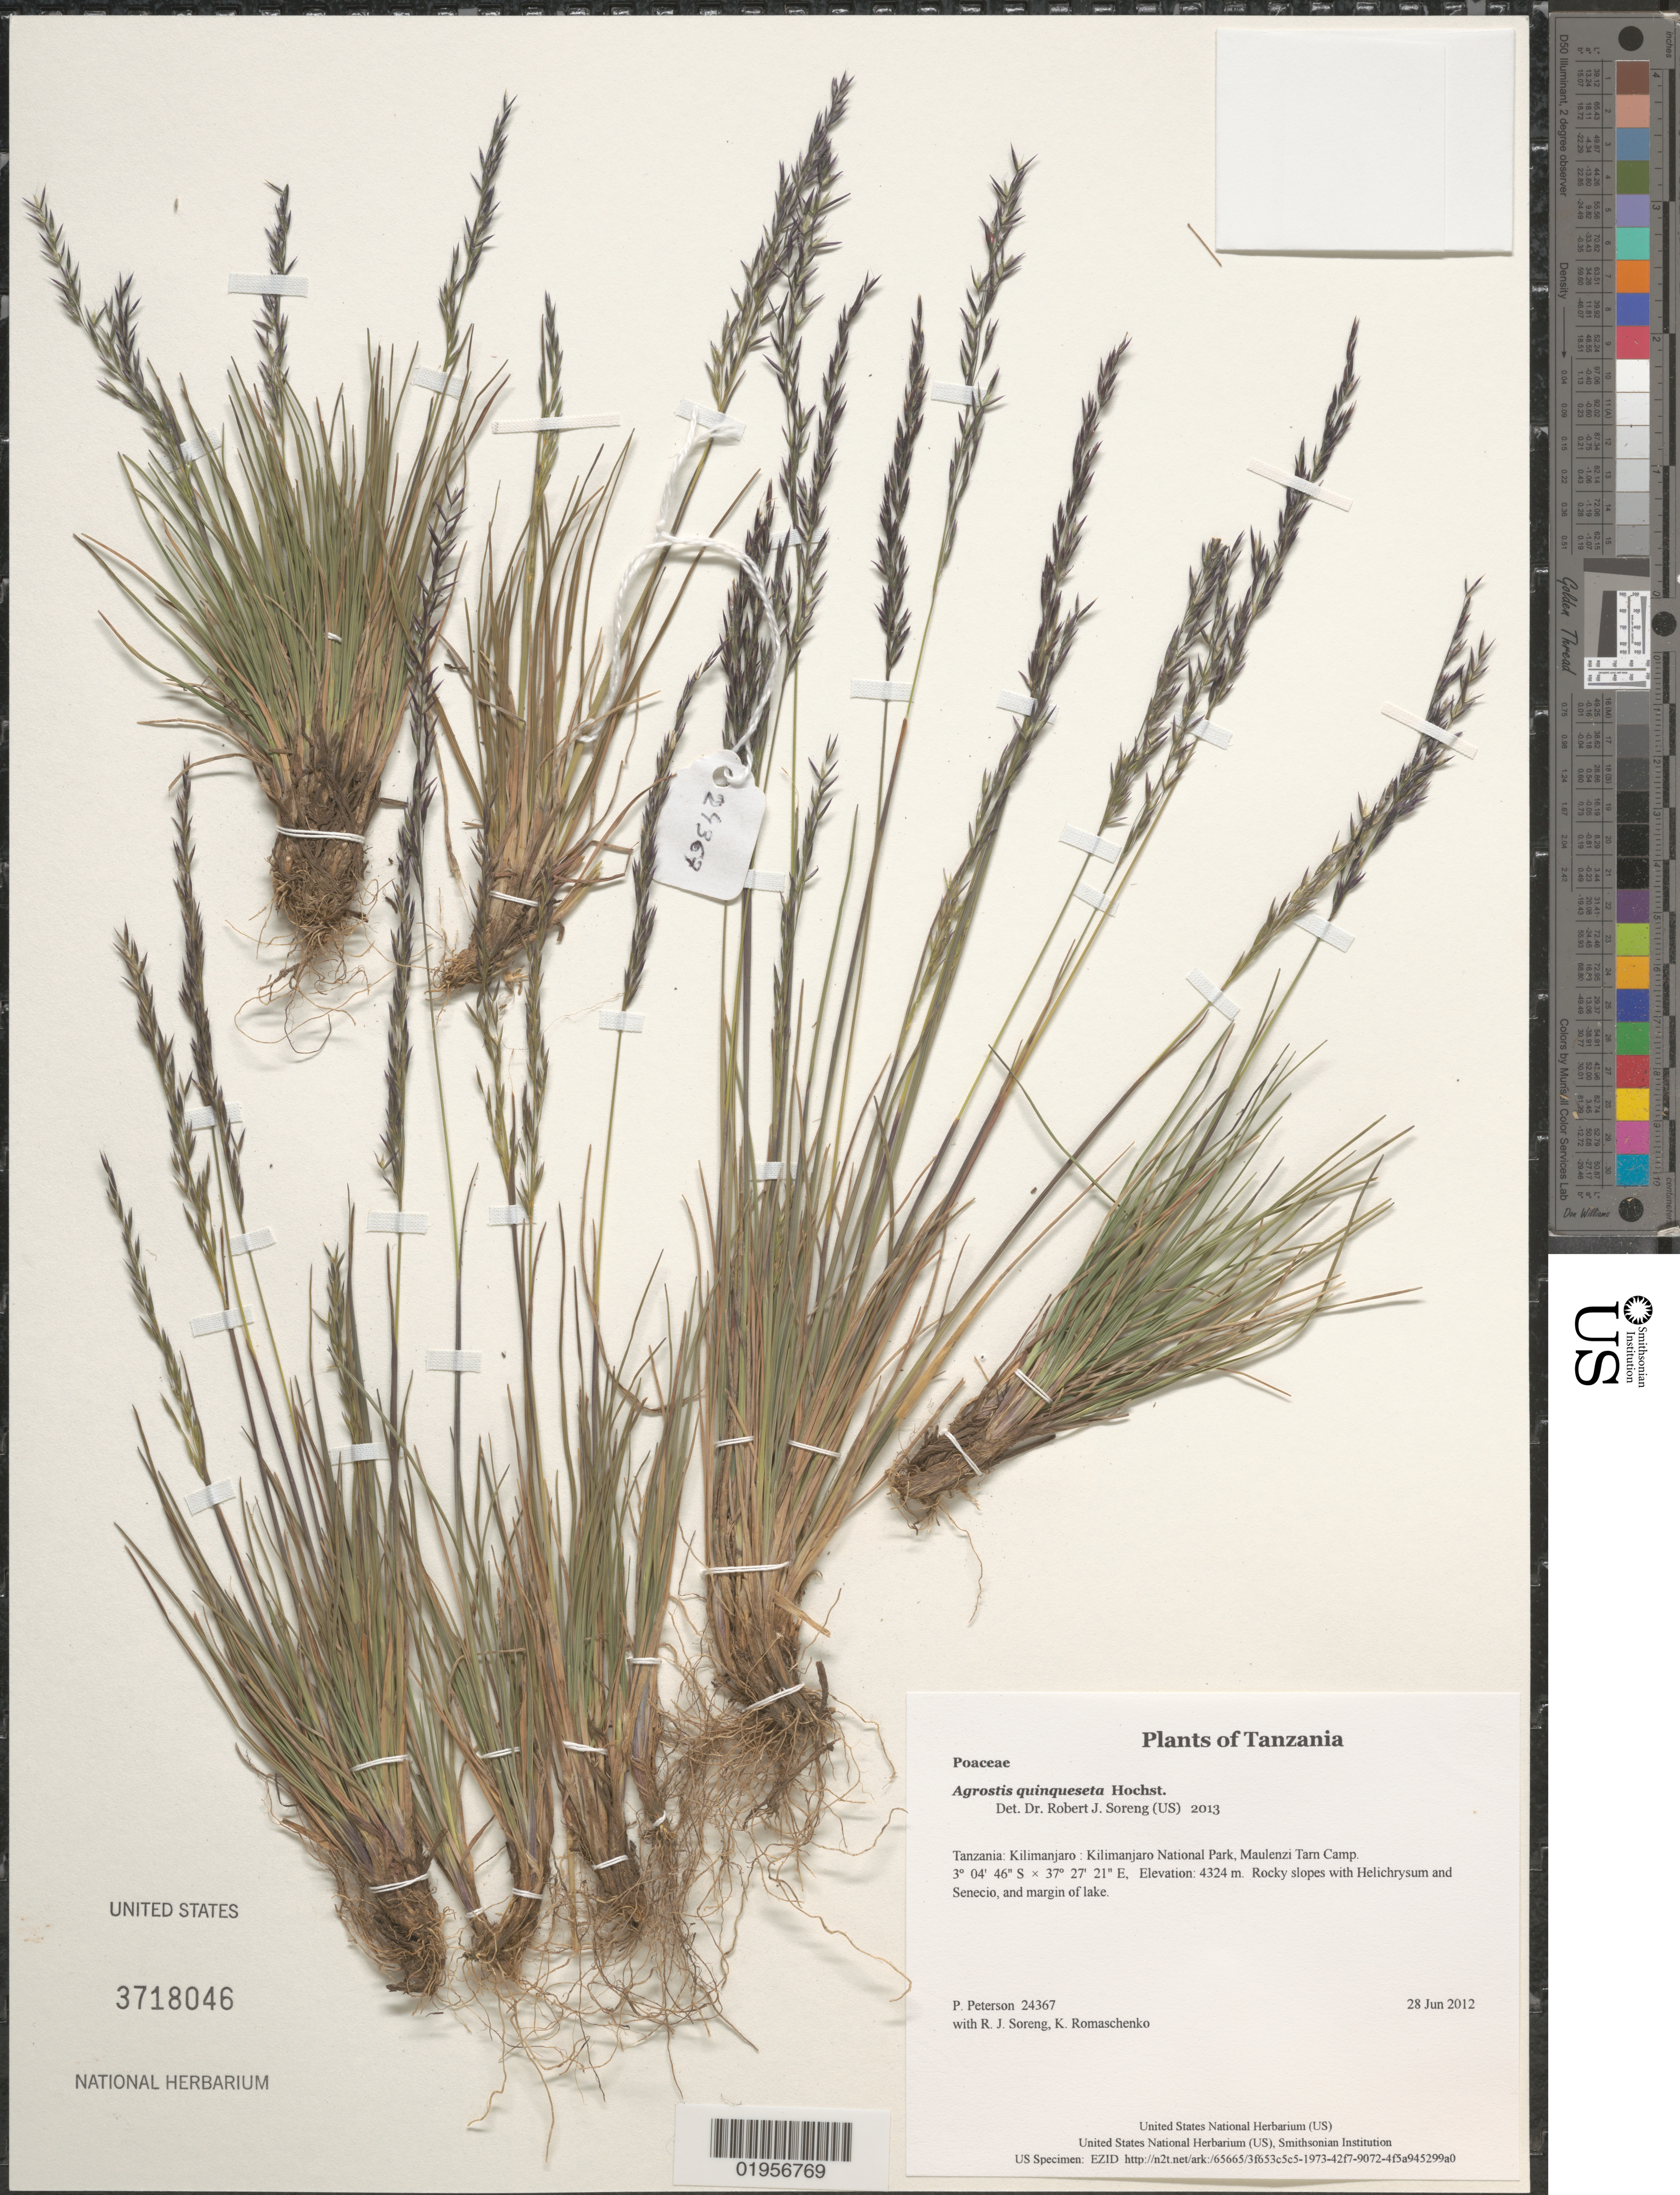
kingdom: Plantae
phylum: Tracheophyta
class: Liliopsida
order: Poales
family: Poaceae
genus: Agrostis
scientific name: Agrostis quinqueseta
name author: Hochst.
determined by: Soreng, Robert J., Research Associate (BOT), Smithsonian Institution - National Museum of Natural History (UNITED STATES)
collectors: P. M. Peterson, R. J. Soreng & K. Romaschenko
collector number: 24367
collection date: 2012-06-28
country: Tanzania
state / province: Kilimanjaro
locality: Kilimanjaro National Park, Maulenzi Tarn Camp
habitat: Rocky slopes with Helichrysum and Senecio, and margin of lake.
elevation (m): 4324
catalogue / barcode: US 3718046